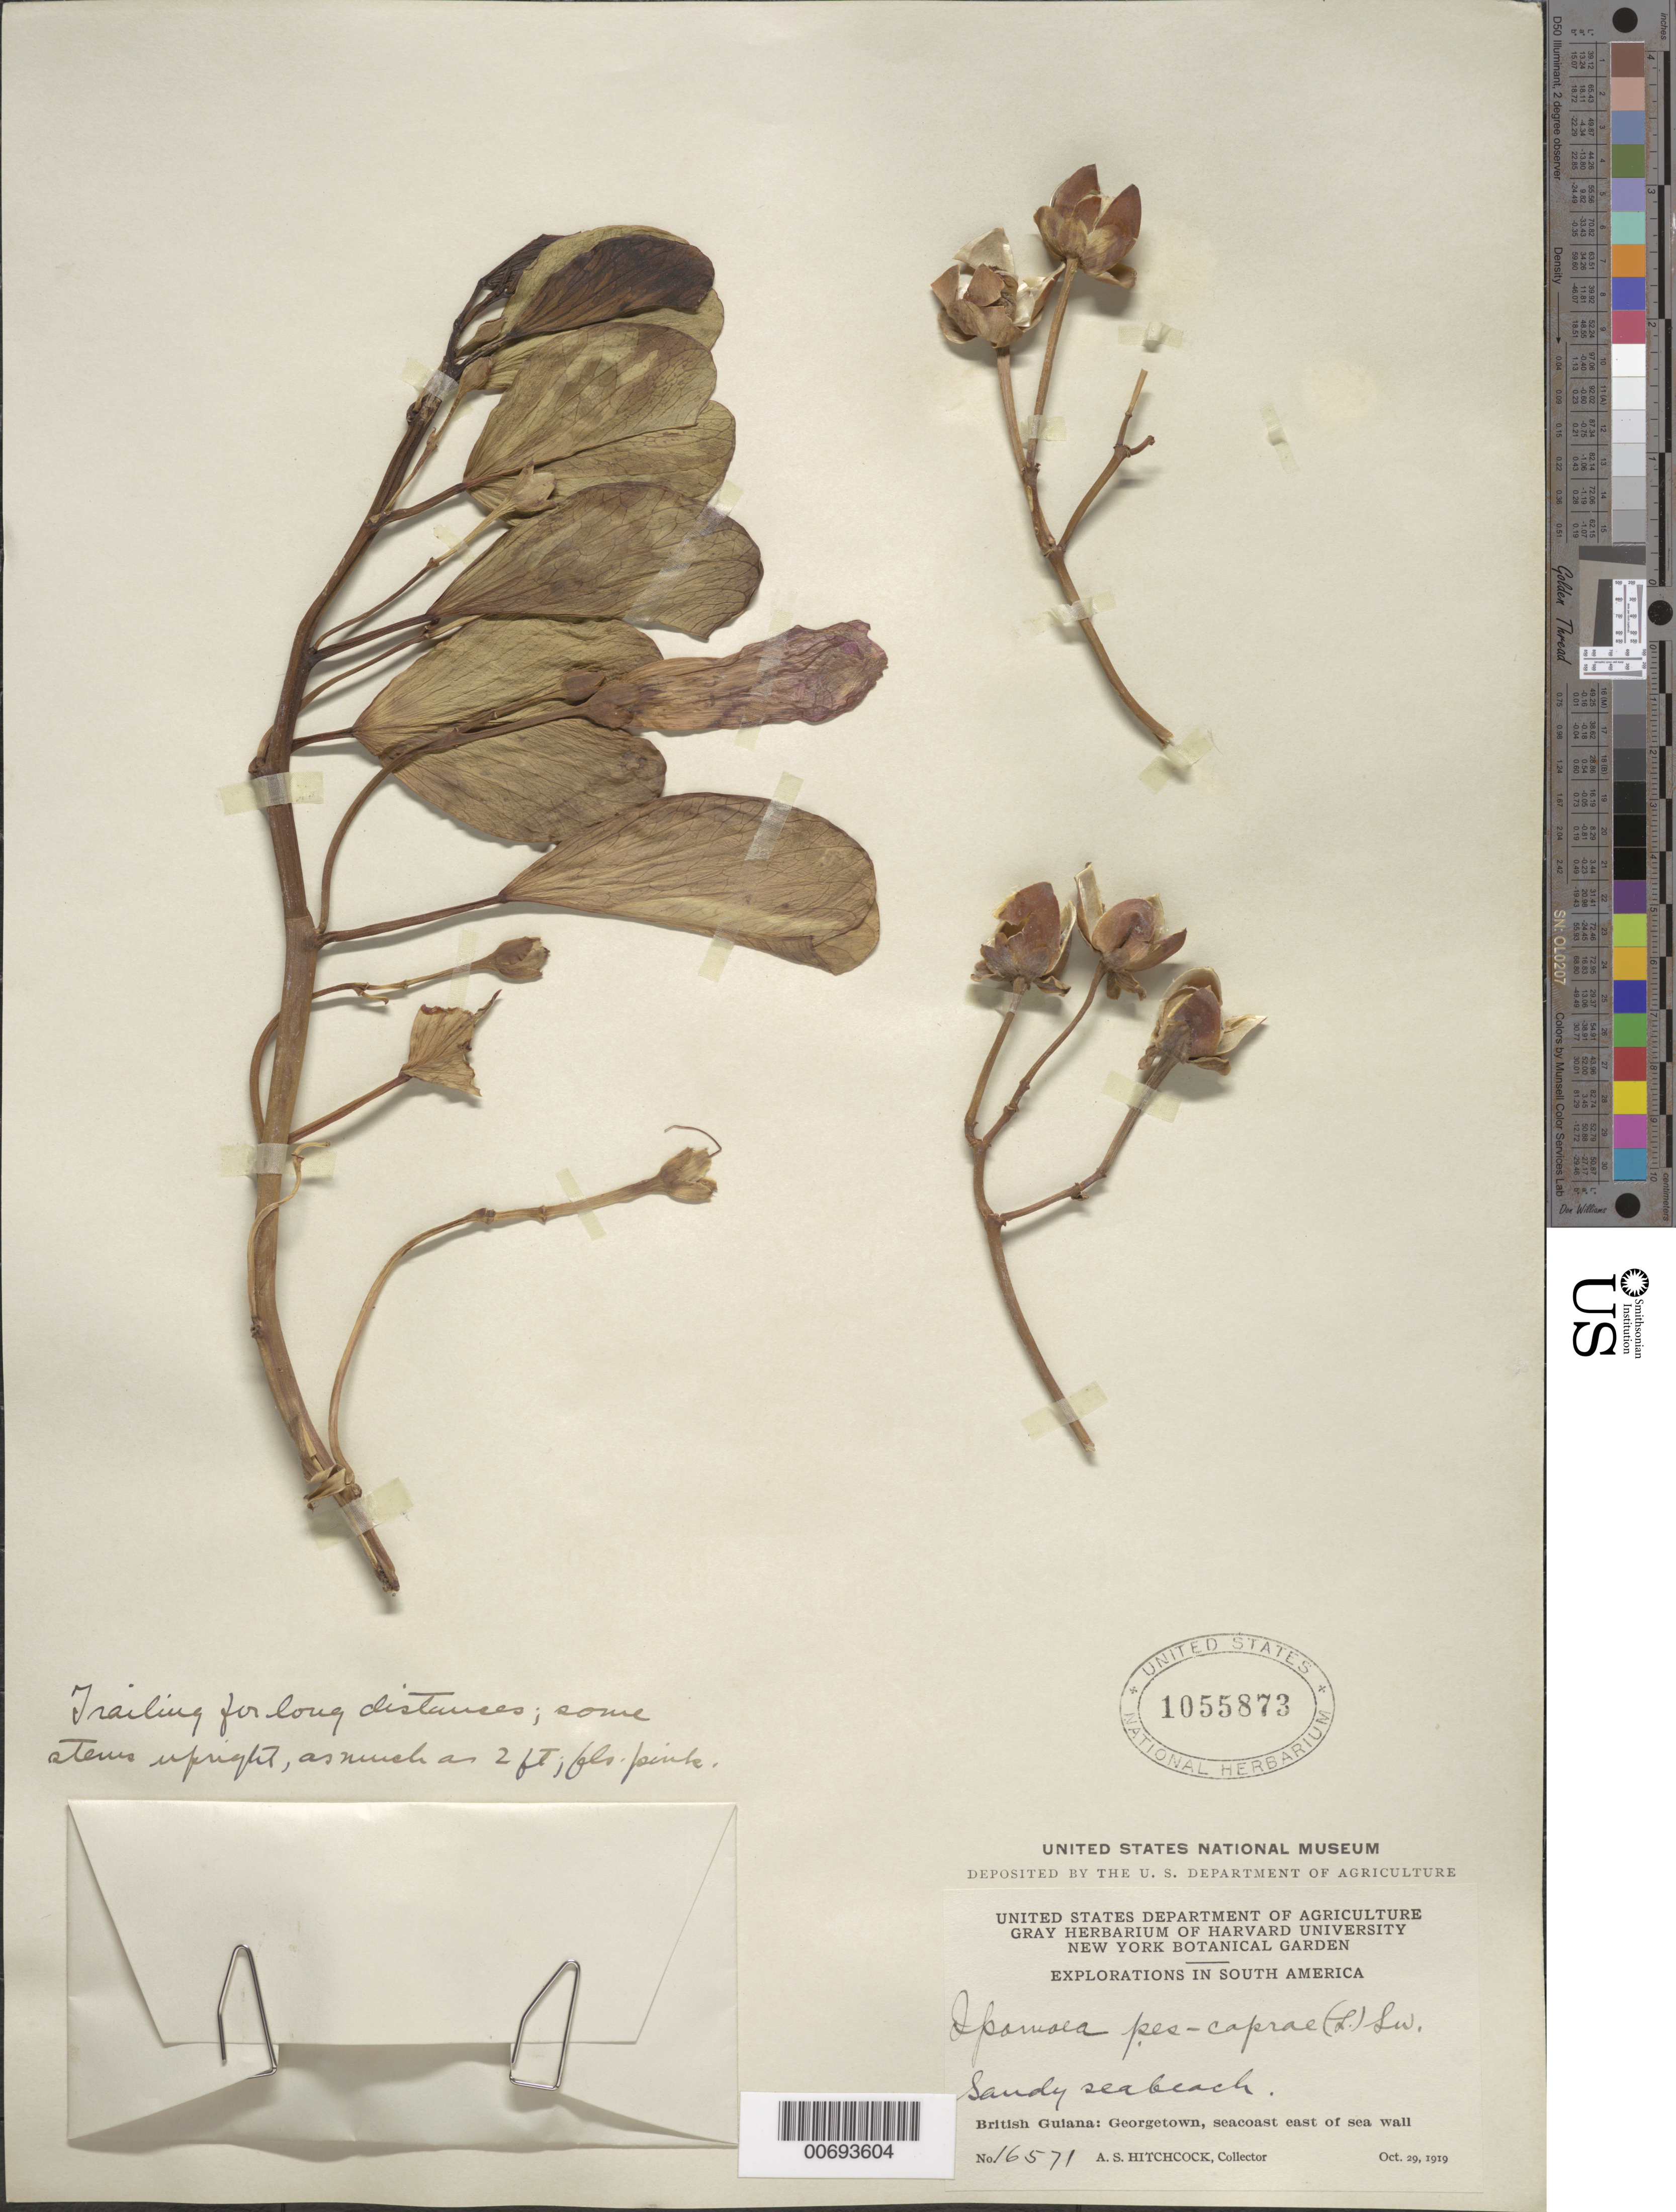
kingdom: Plantae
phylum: Tracheophyta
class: Magnoliopsida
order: Solanales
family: Convolvulaceae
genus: Ipomoea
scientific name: Ipomoea pes-caprae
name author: (L.) R. Br.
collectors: A. S. Hitchcock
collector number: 16571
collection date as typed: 29-Oct-19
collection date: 1919-10-29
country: Guyana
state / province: Demerara-Mahaica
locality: Georgetown, seacoast E of sea wall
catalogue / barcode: US 1055873